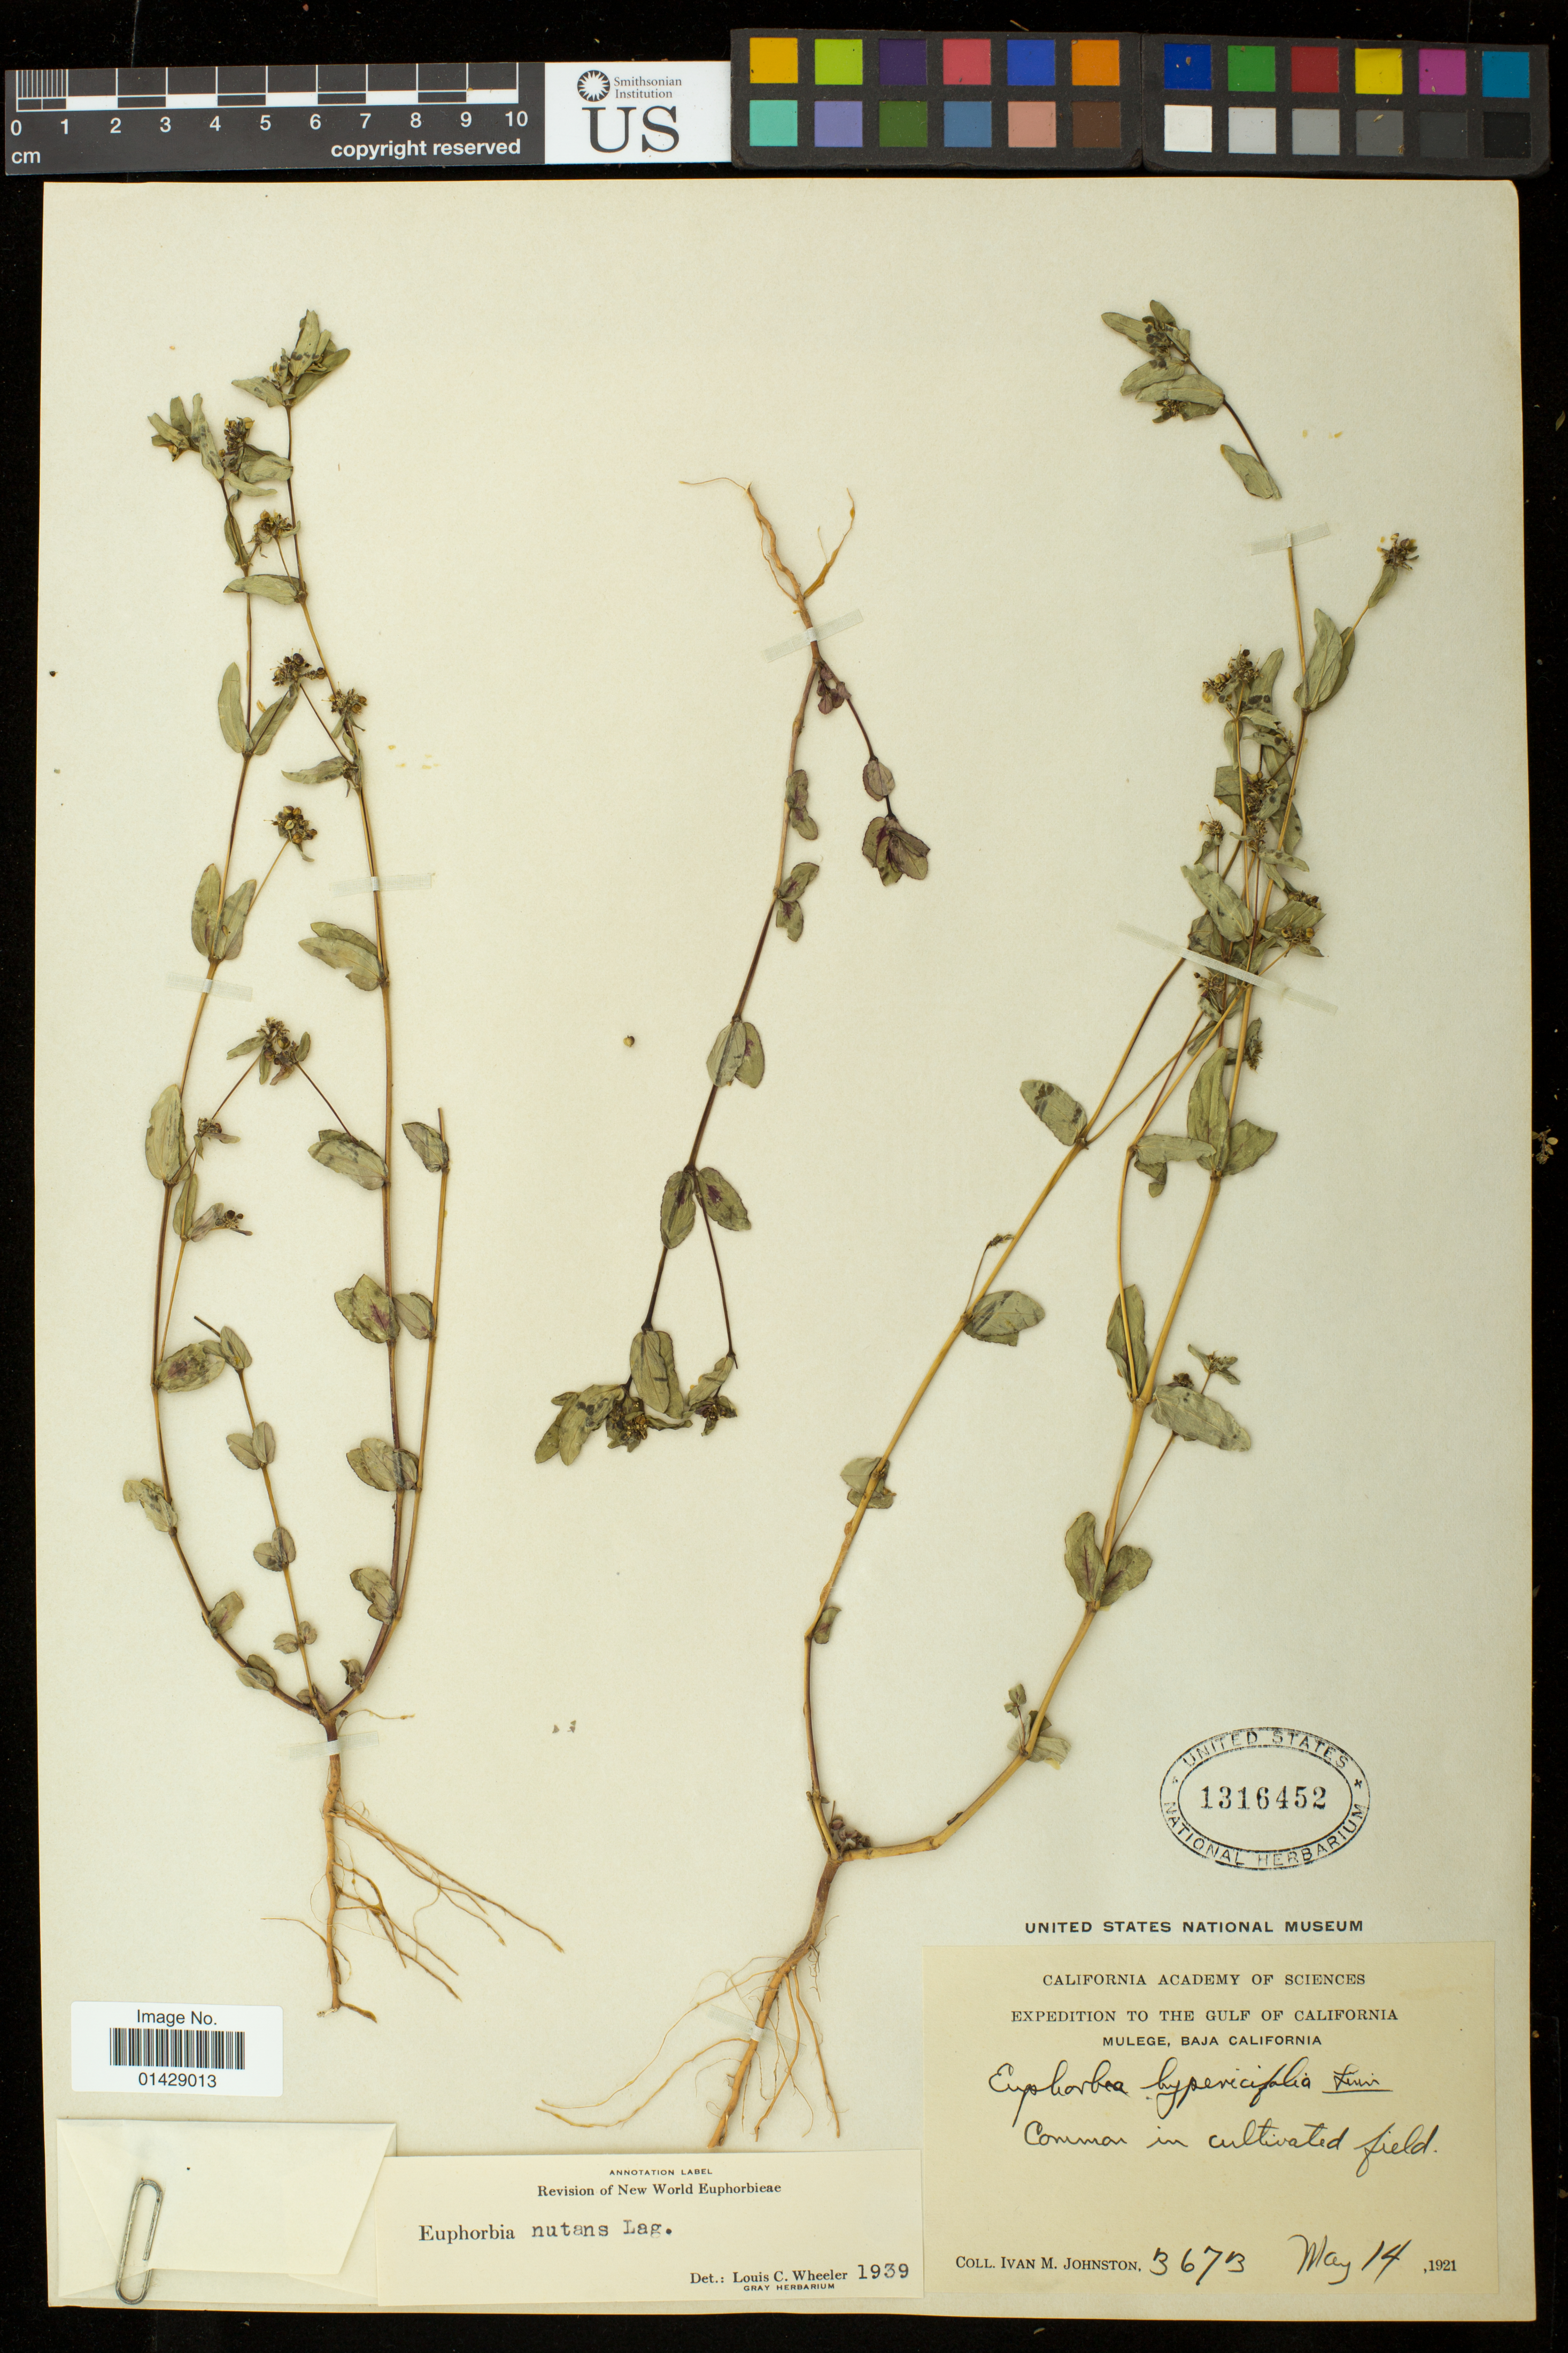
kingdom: Plantae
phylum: Tracheophyta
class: Magnoliopsida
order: Malpighiales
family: Euphorbiaceae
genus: Euphorbia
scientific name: Euphorbia hyssopifolia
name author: L.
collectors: I.M. Johnston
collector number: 3673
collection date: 1921-05-14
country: Mexico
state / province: Baja California Sur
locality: Mulege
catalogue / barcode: US 1316452